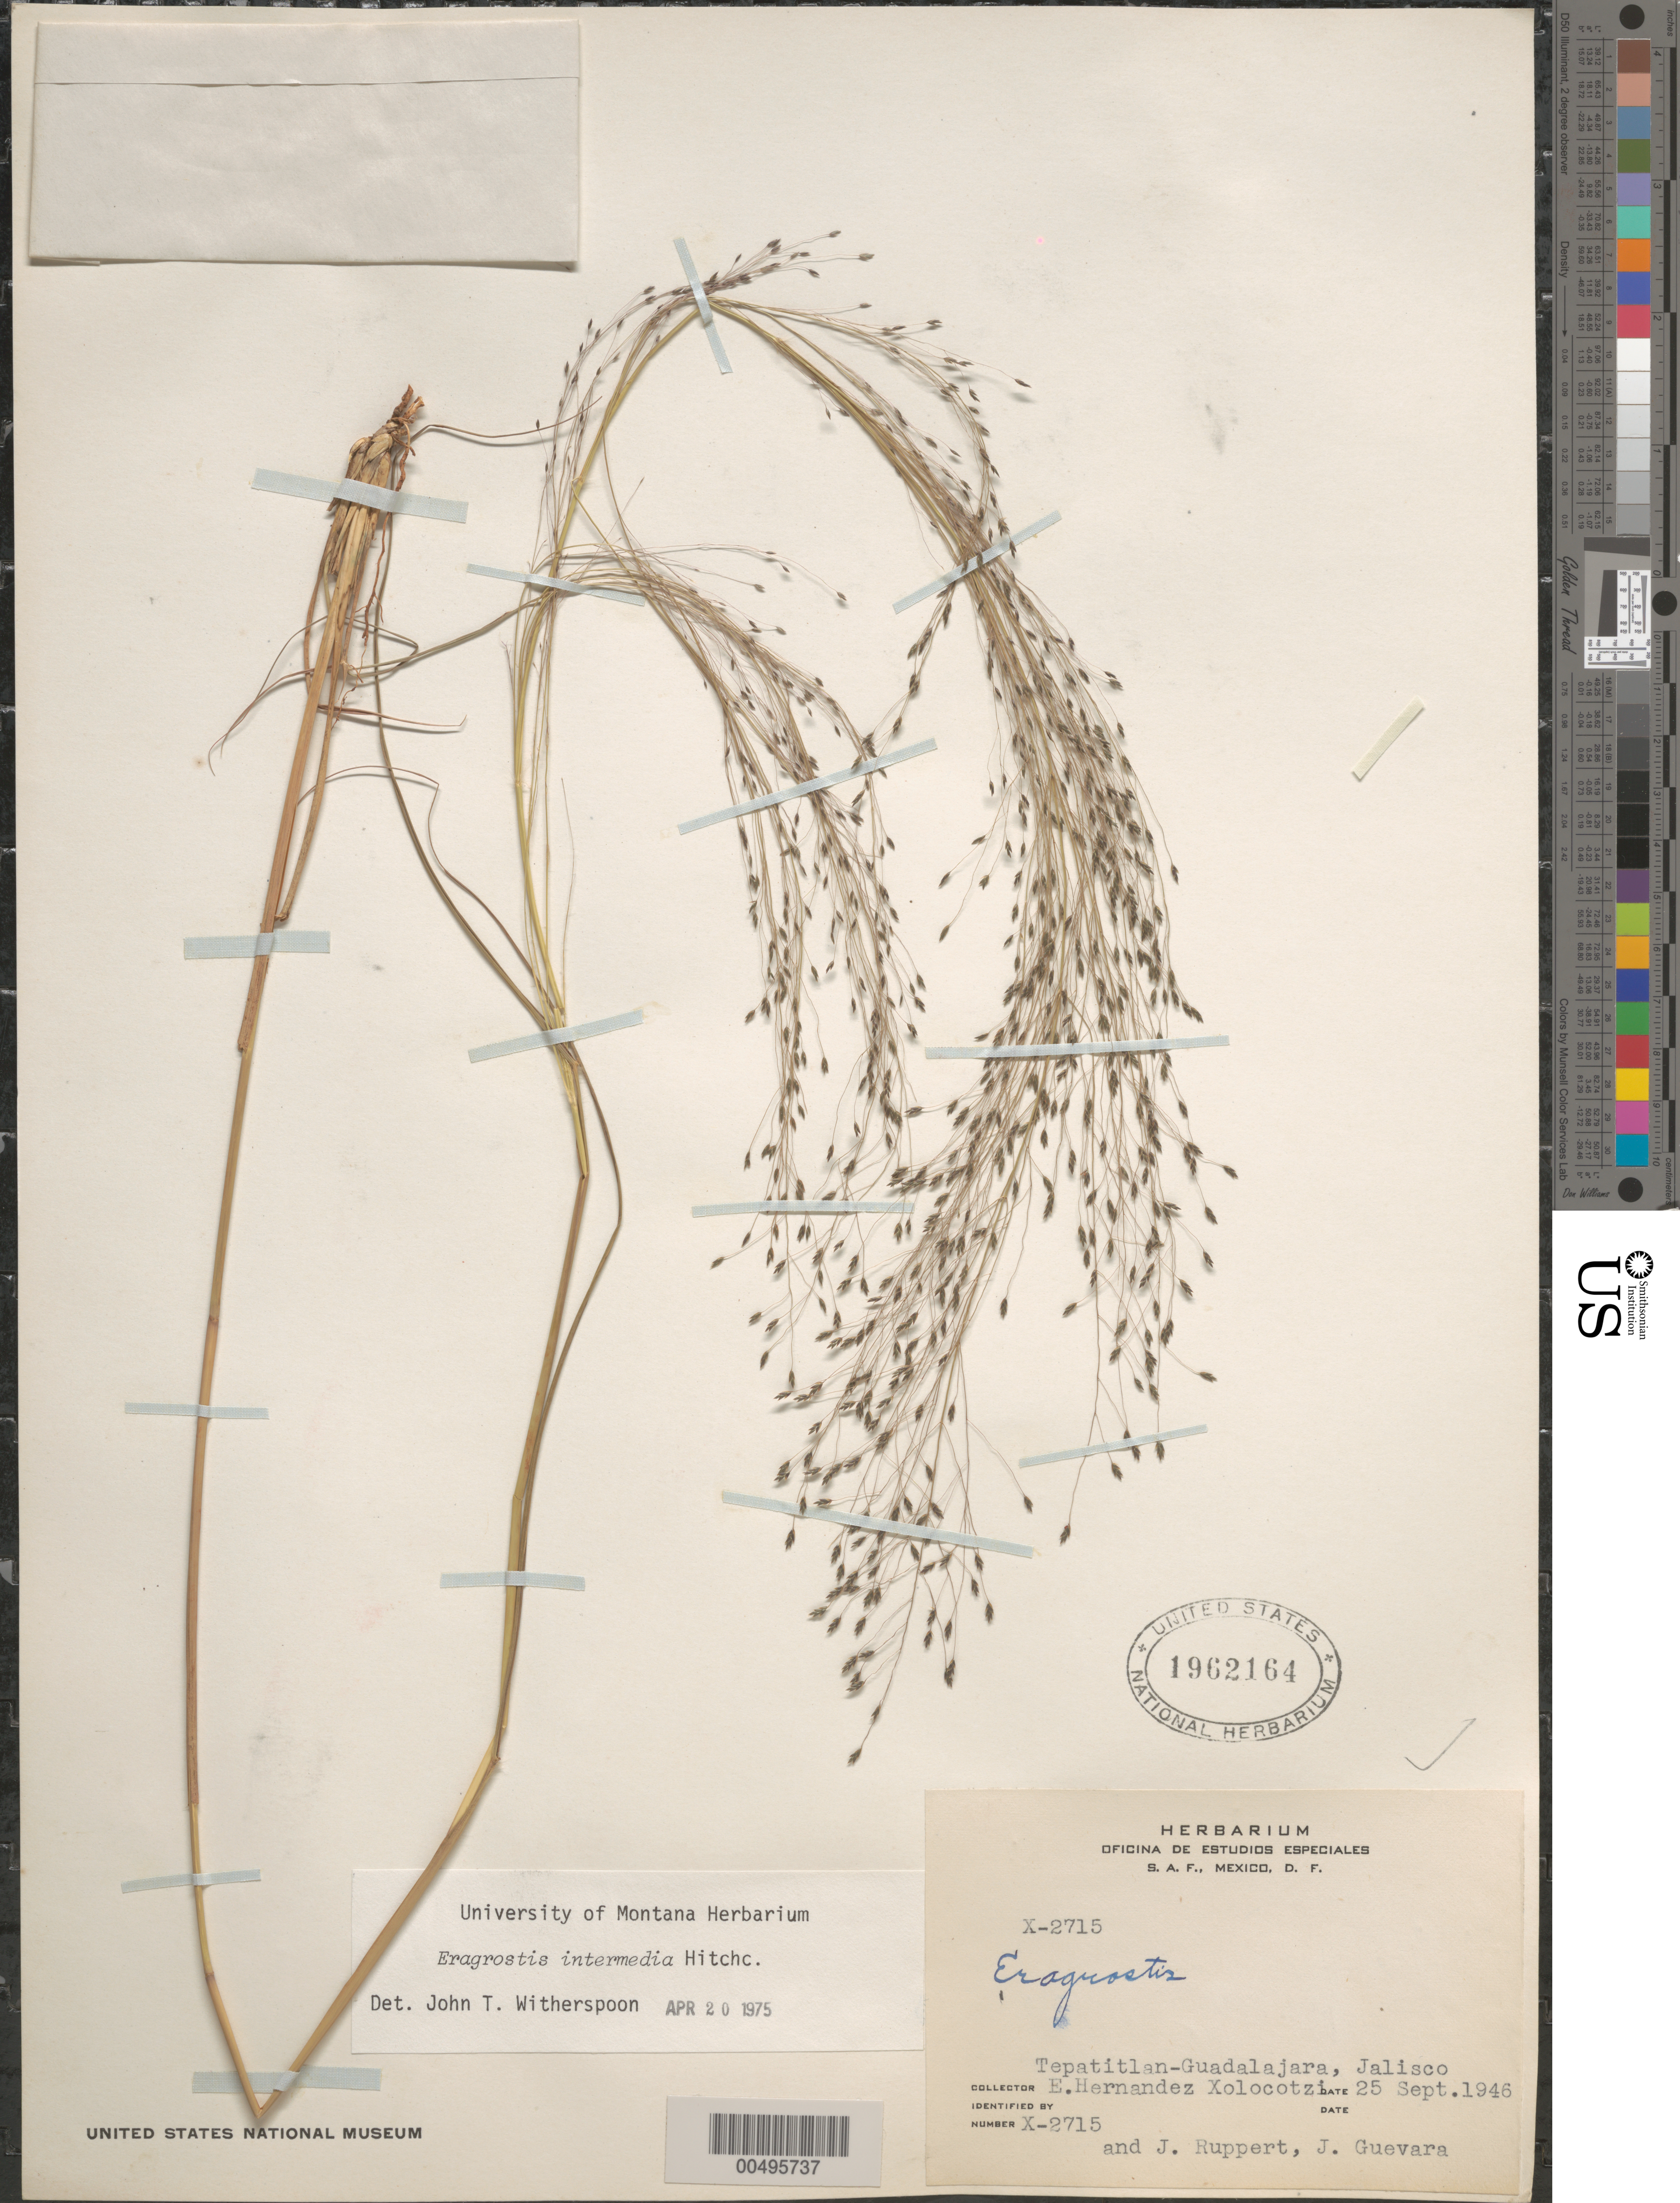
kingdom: Plantae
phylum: Tracheophyta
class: Liliopsida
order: Poales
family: Poaceae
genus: Eragrostis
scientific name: Eragrostis intermedia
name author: Hitchc.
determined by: Witherspoon, John T.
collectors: E. I. Hernández-X., J. Ruppert & J. Guevara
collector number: X-2715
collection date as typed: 25 Sep 1946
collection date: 1946-09-25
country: Mexico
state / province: Jalisco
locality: Tepatitlan-Guadalajara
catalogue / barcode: US 1962164